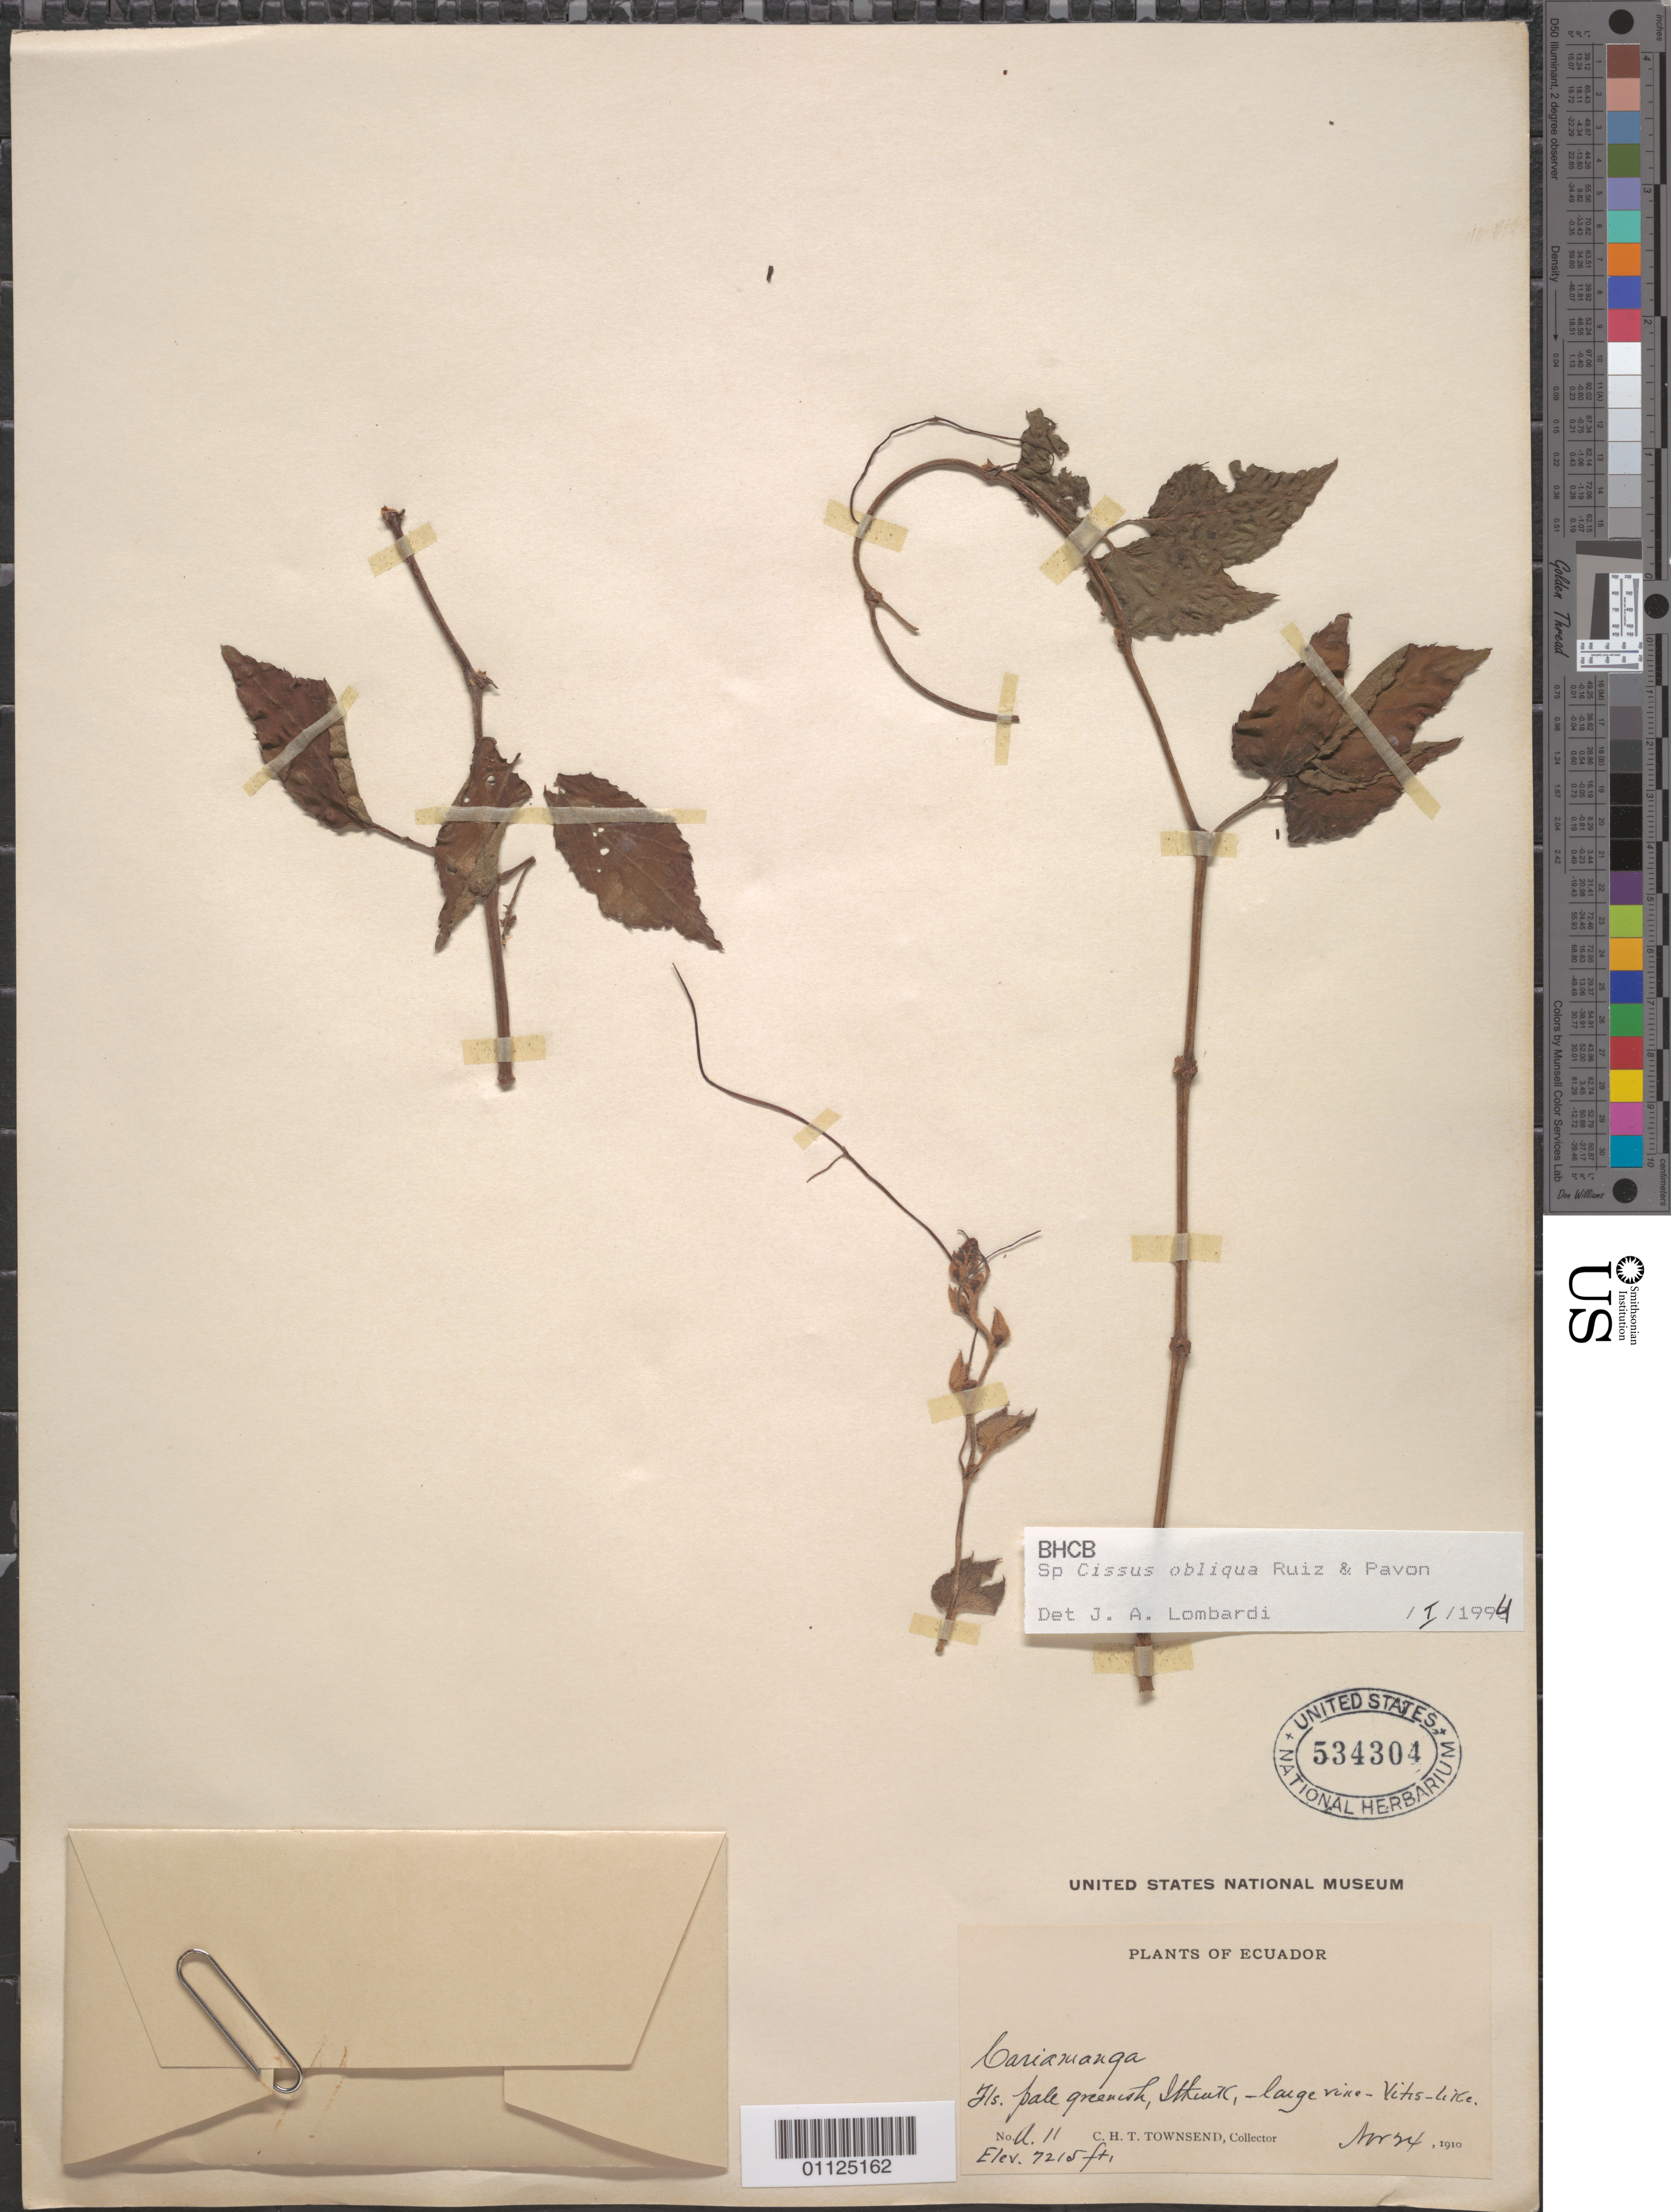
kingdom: Plantae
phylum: Tracheophyta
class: Magnoliopsida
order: Vitales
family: Vitaceae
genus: Cissus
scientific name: Cissus obliqua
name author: Ruiz & Pav.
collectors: C. H. T. Townsend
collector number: A 11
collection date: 1910-03-24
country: Ecuador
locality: Cariamanga.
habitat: Large vine.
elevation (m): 2199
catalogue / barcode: US 534304